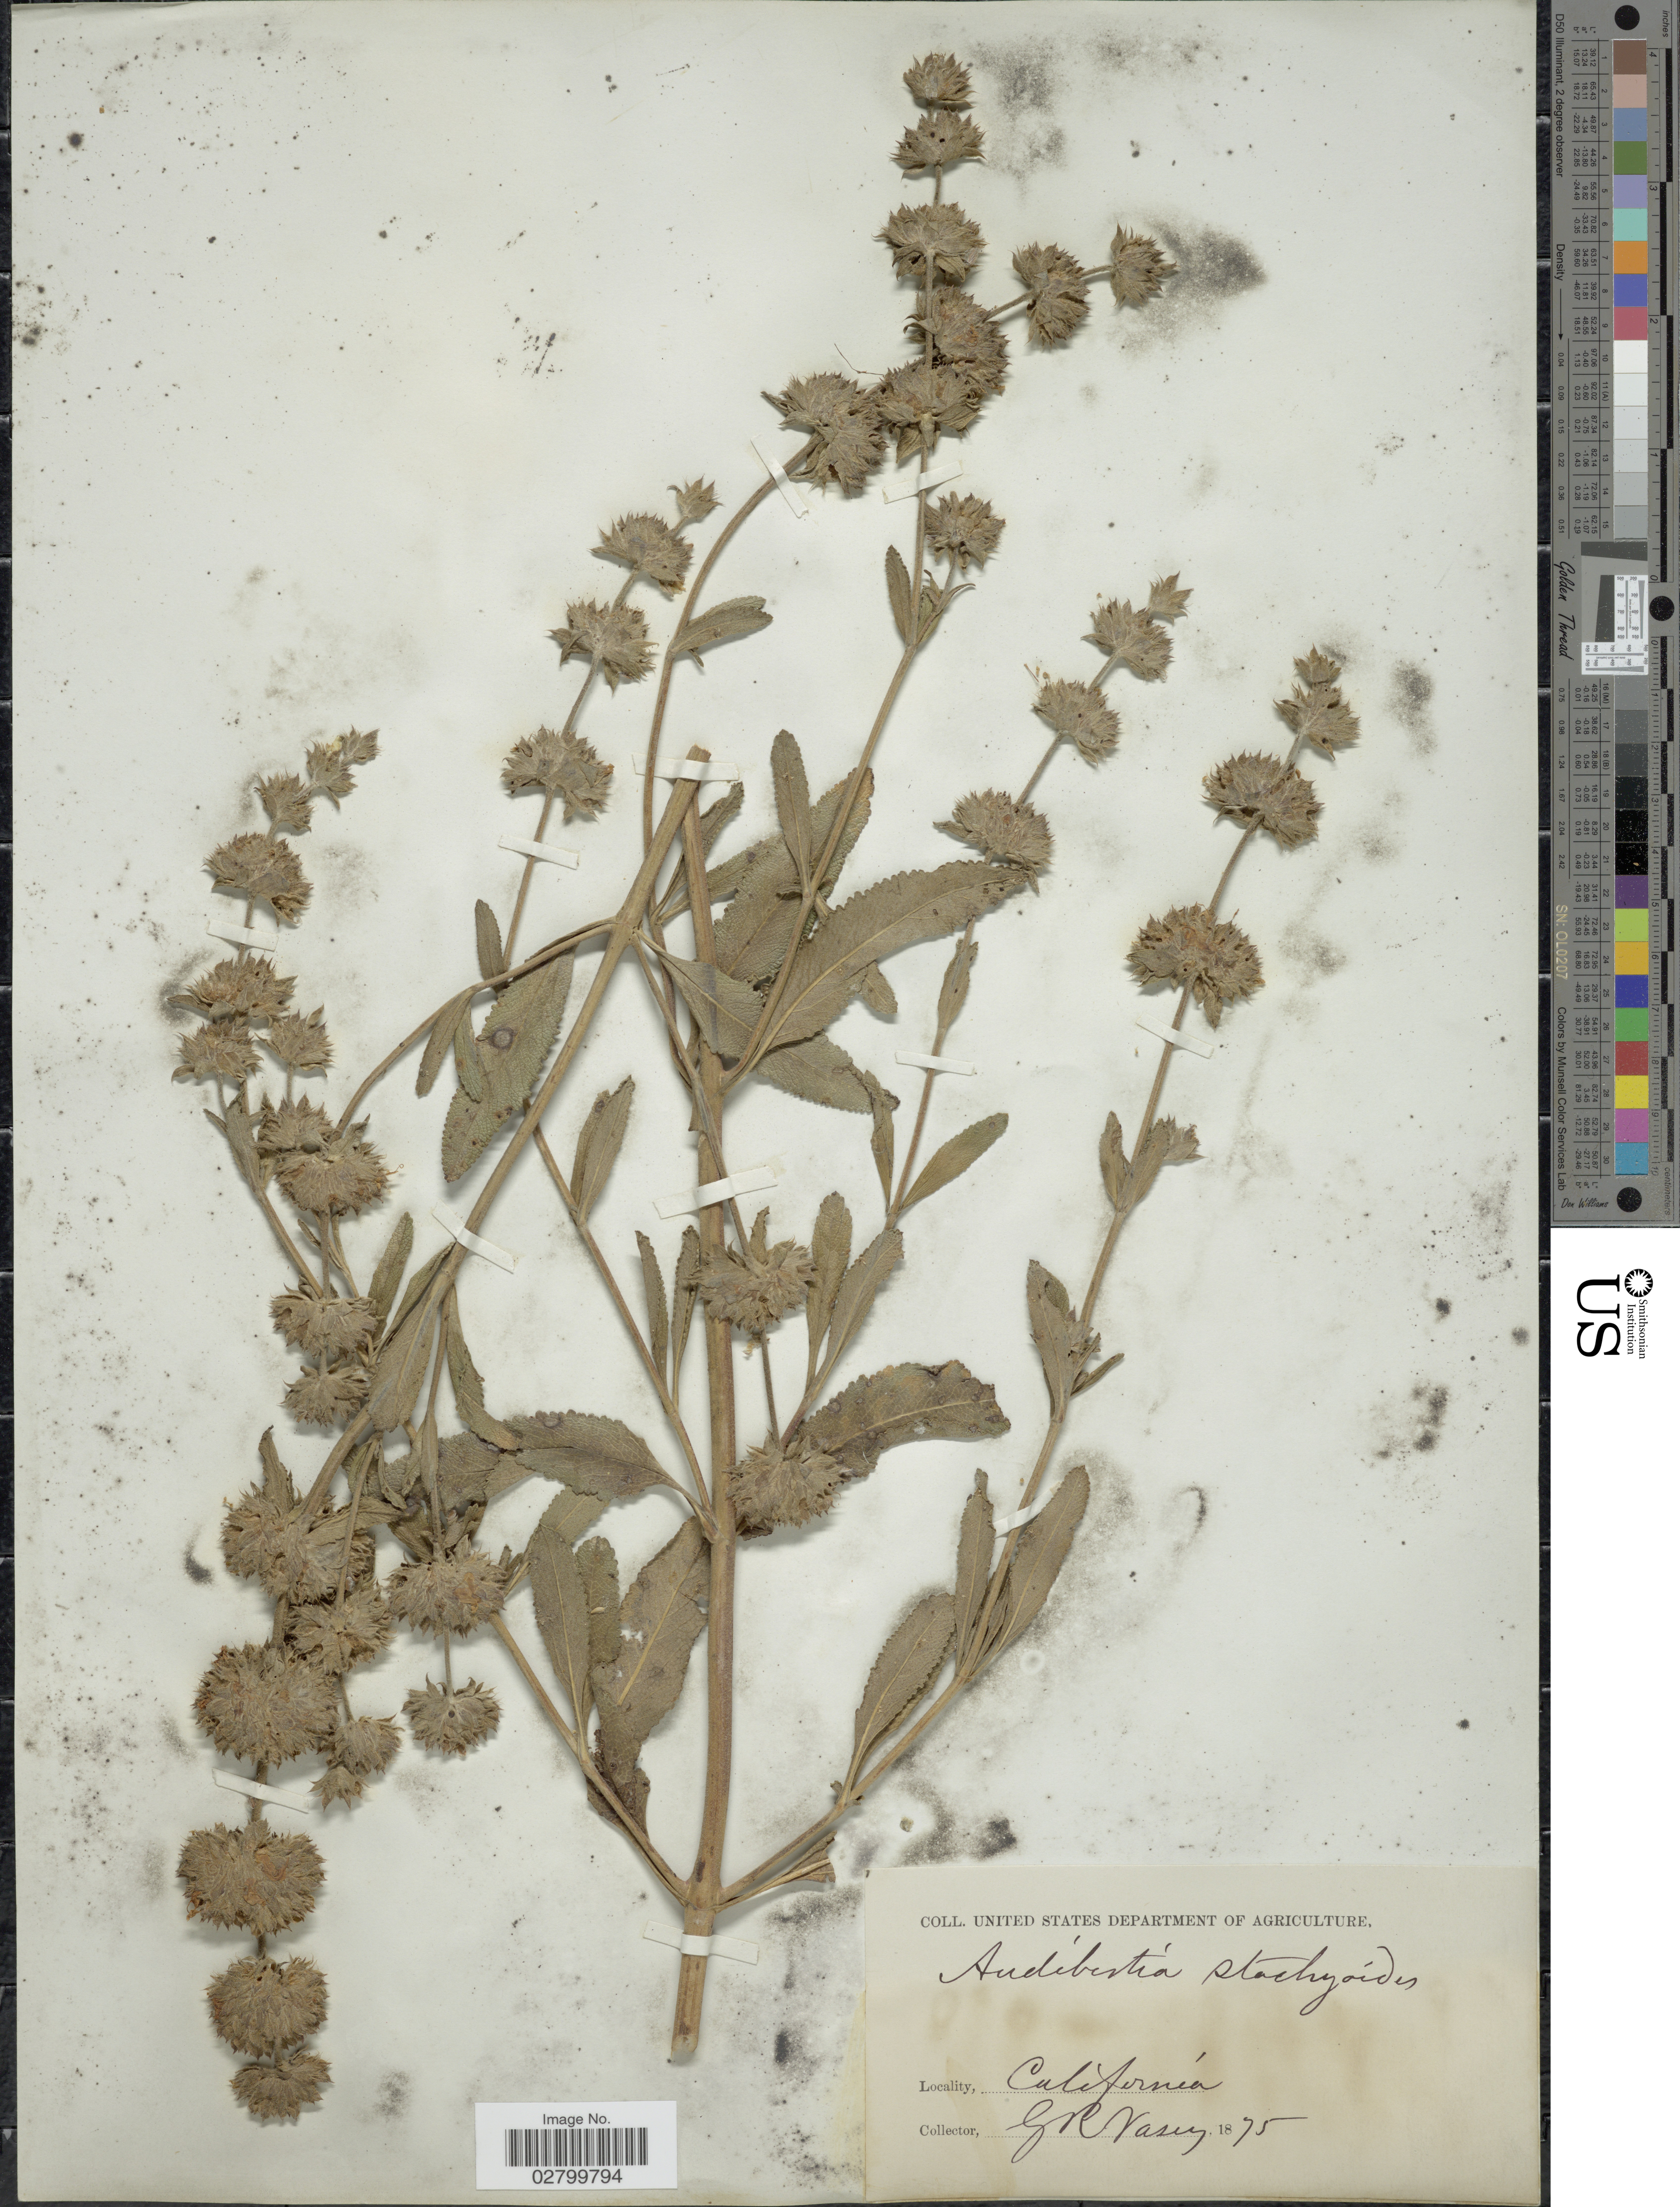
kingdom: Plantae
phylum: Tracheophyta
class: Magnoliopsida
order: Lamiales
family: Lamiaceae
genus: Salvia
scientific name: Salvia mellifera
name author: Greene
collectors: G. R. Vasey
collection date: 1875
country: United States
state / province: California